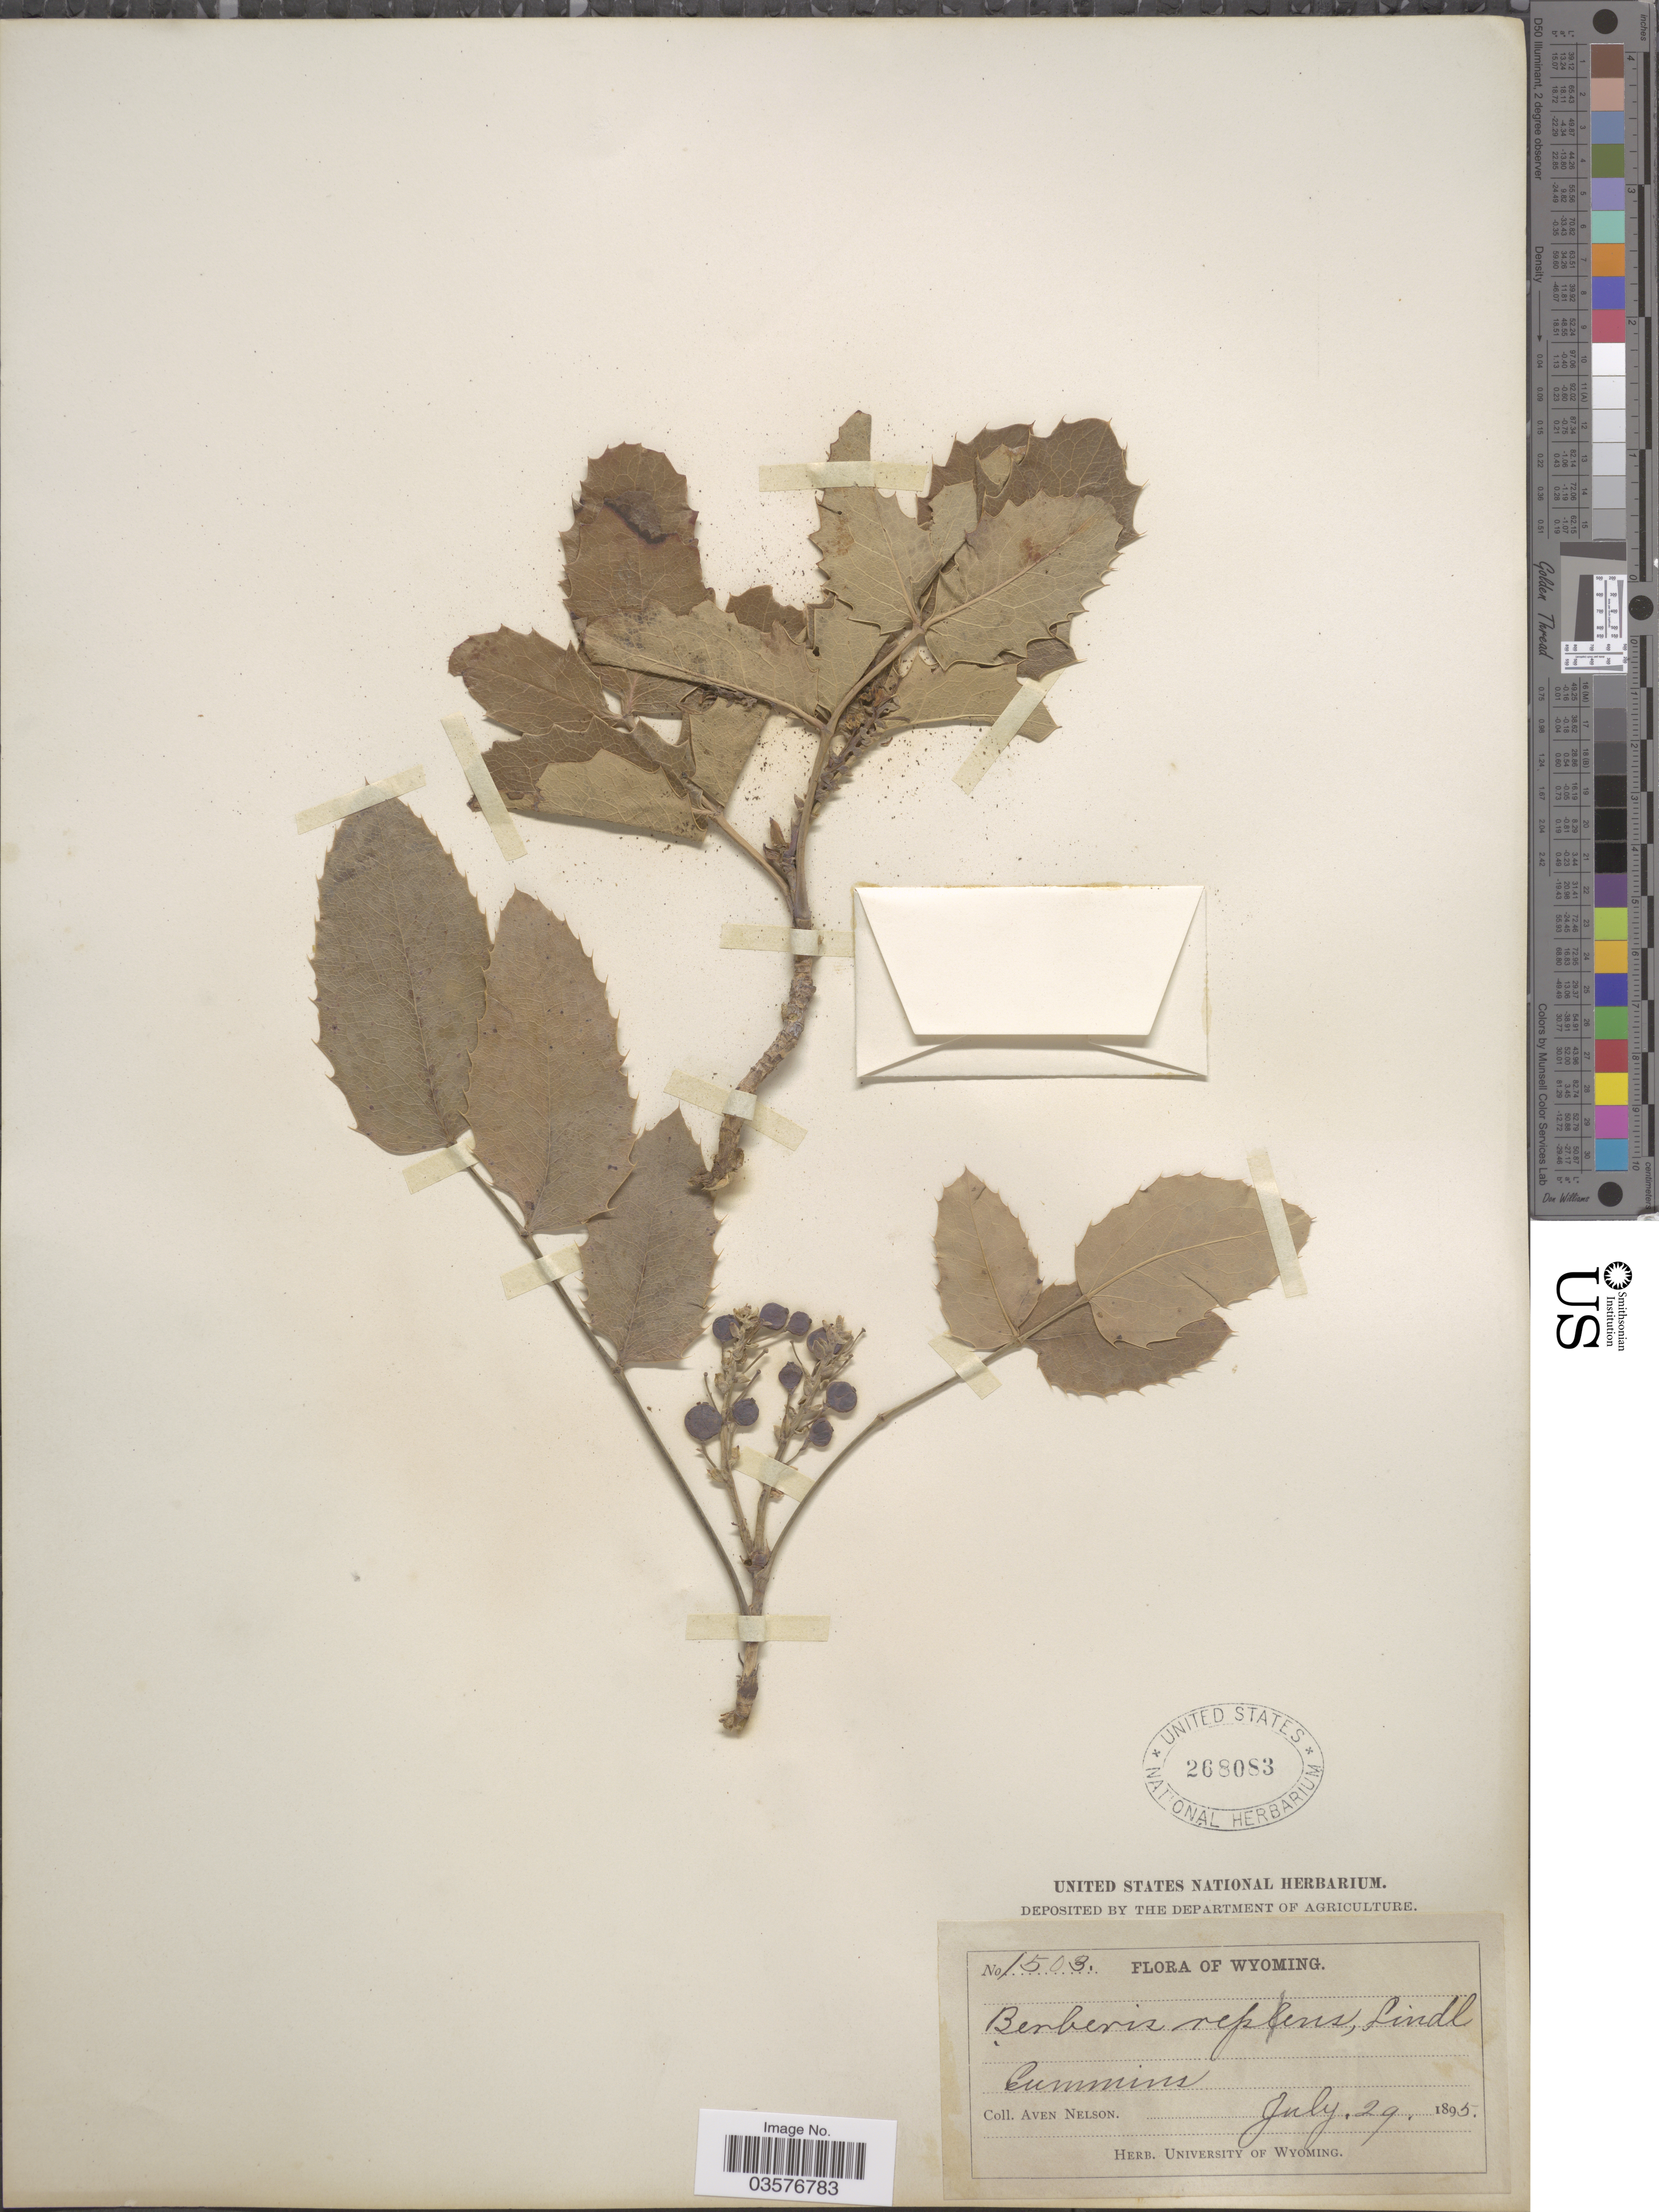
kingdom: Plantae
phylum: Tracheophyta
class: Magnoliopsida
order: Ranunculales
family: Berberidaceae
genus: Mahonia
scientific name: Mahonia repens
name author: (Lindl.) G. Don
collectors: A. Nelson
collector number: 1503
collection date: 1895-07-29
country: United States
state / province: Wyoming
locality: Cummins.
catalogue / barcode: US 268083